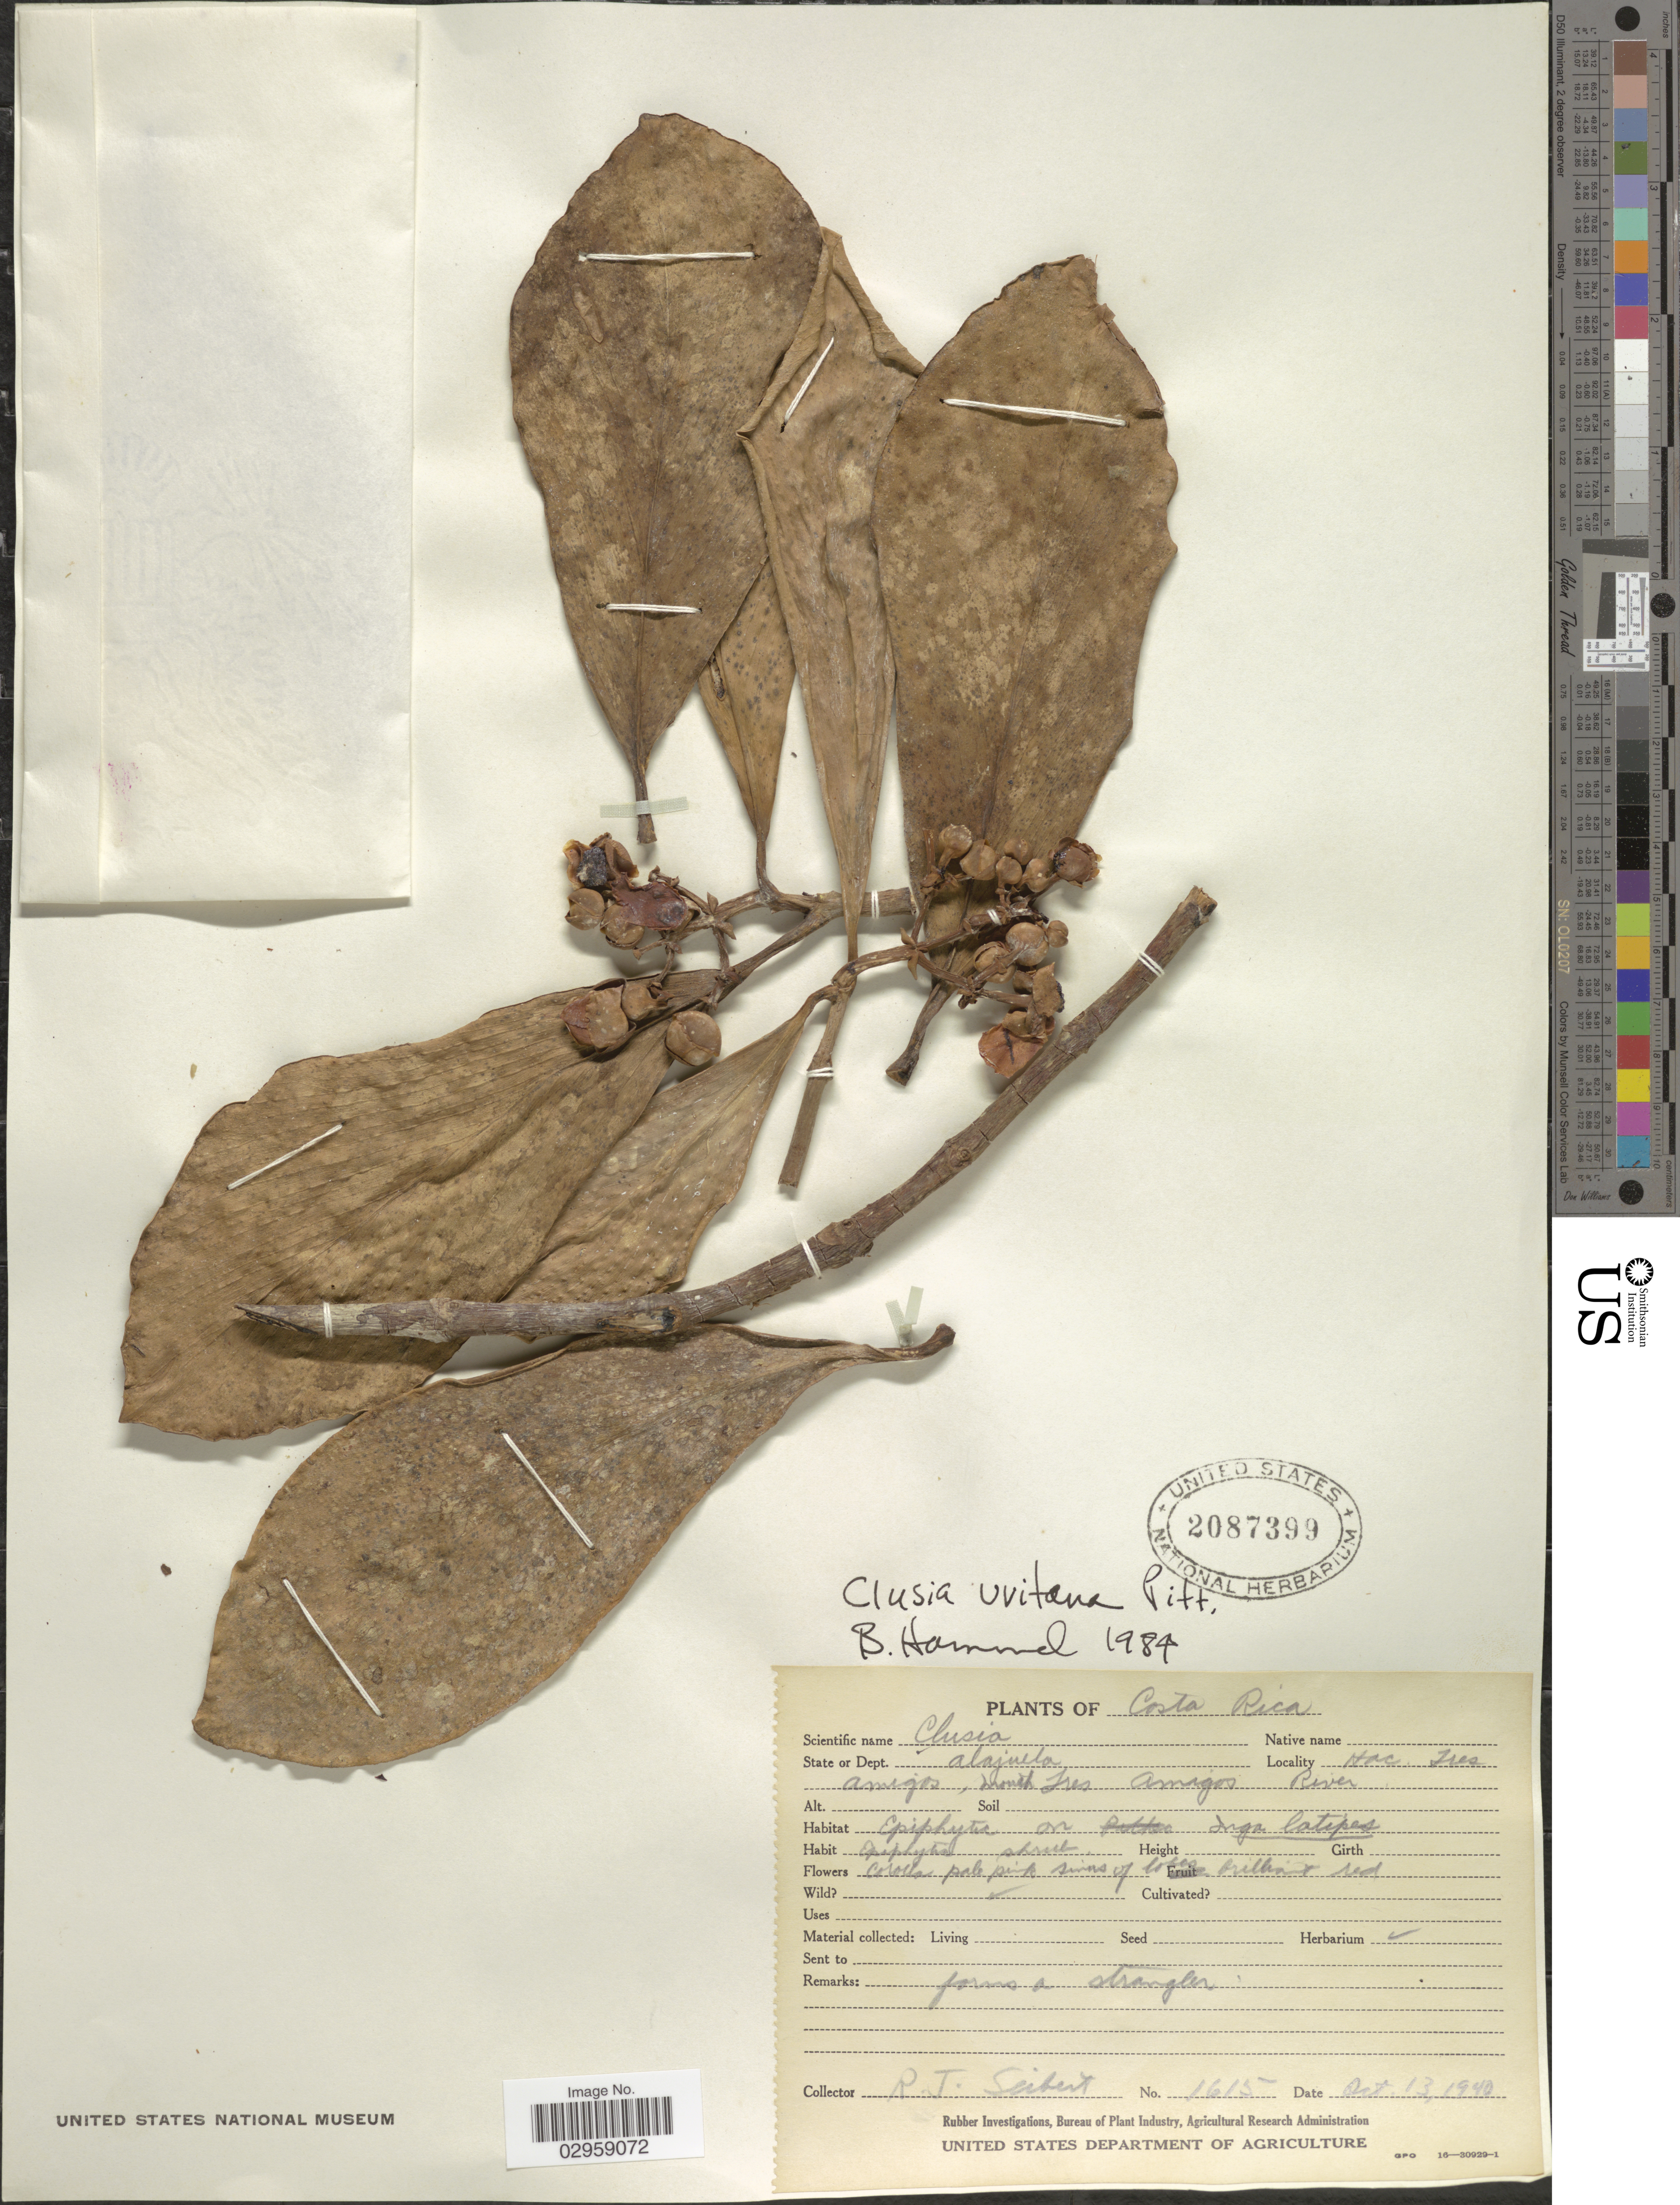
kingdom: Plantae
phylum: Tracheophyta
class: Magnoliopsida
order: Malpighiales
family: Clusiaceae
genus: Clusia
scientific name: Clusia uvitana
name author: Pittier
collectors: R. J. Seibert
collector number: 1615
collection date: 1940-10-13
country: Costa Rica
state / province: Alajuela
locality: State or Dept. Alaajuela. Hac. Tres Amigos, mouth Tres Amigos River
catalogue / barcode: US 2087399